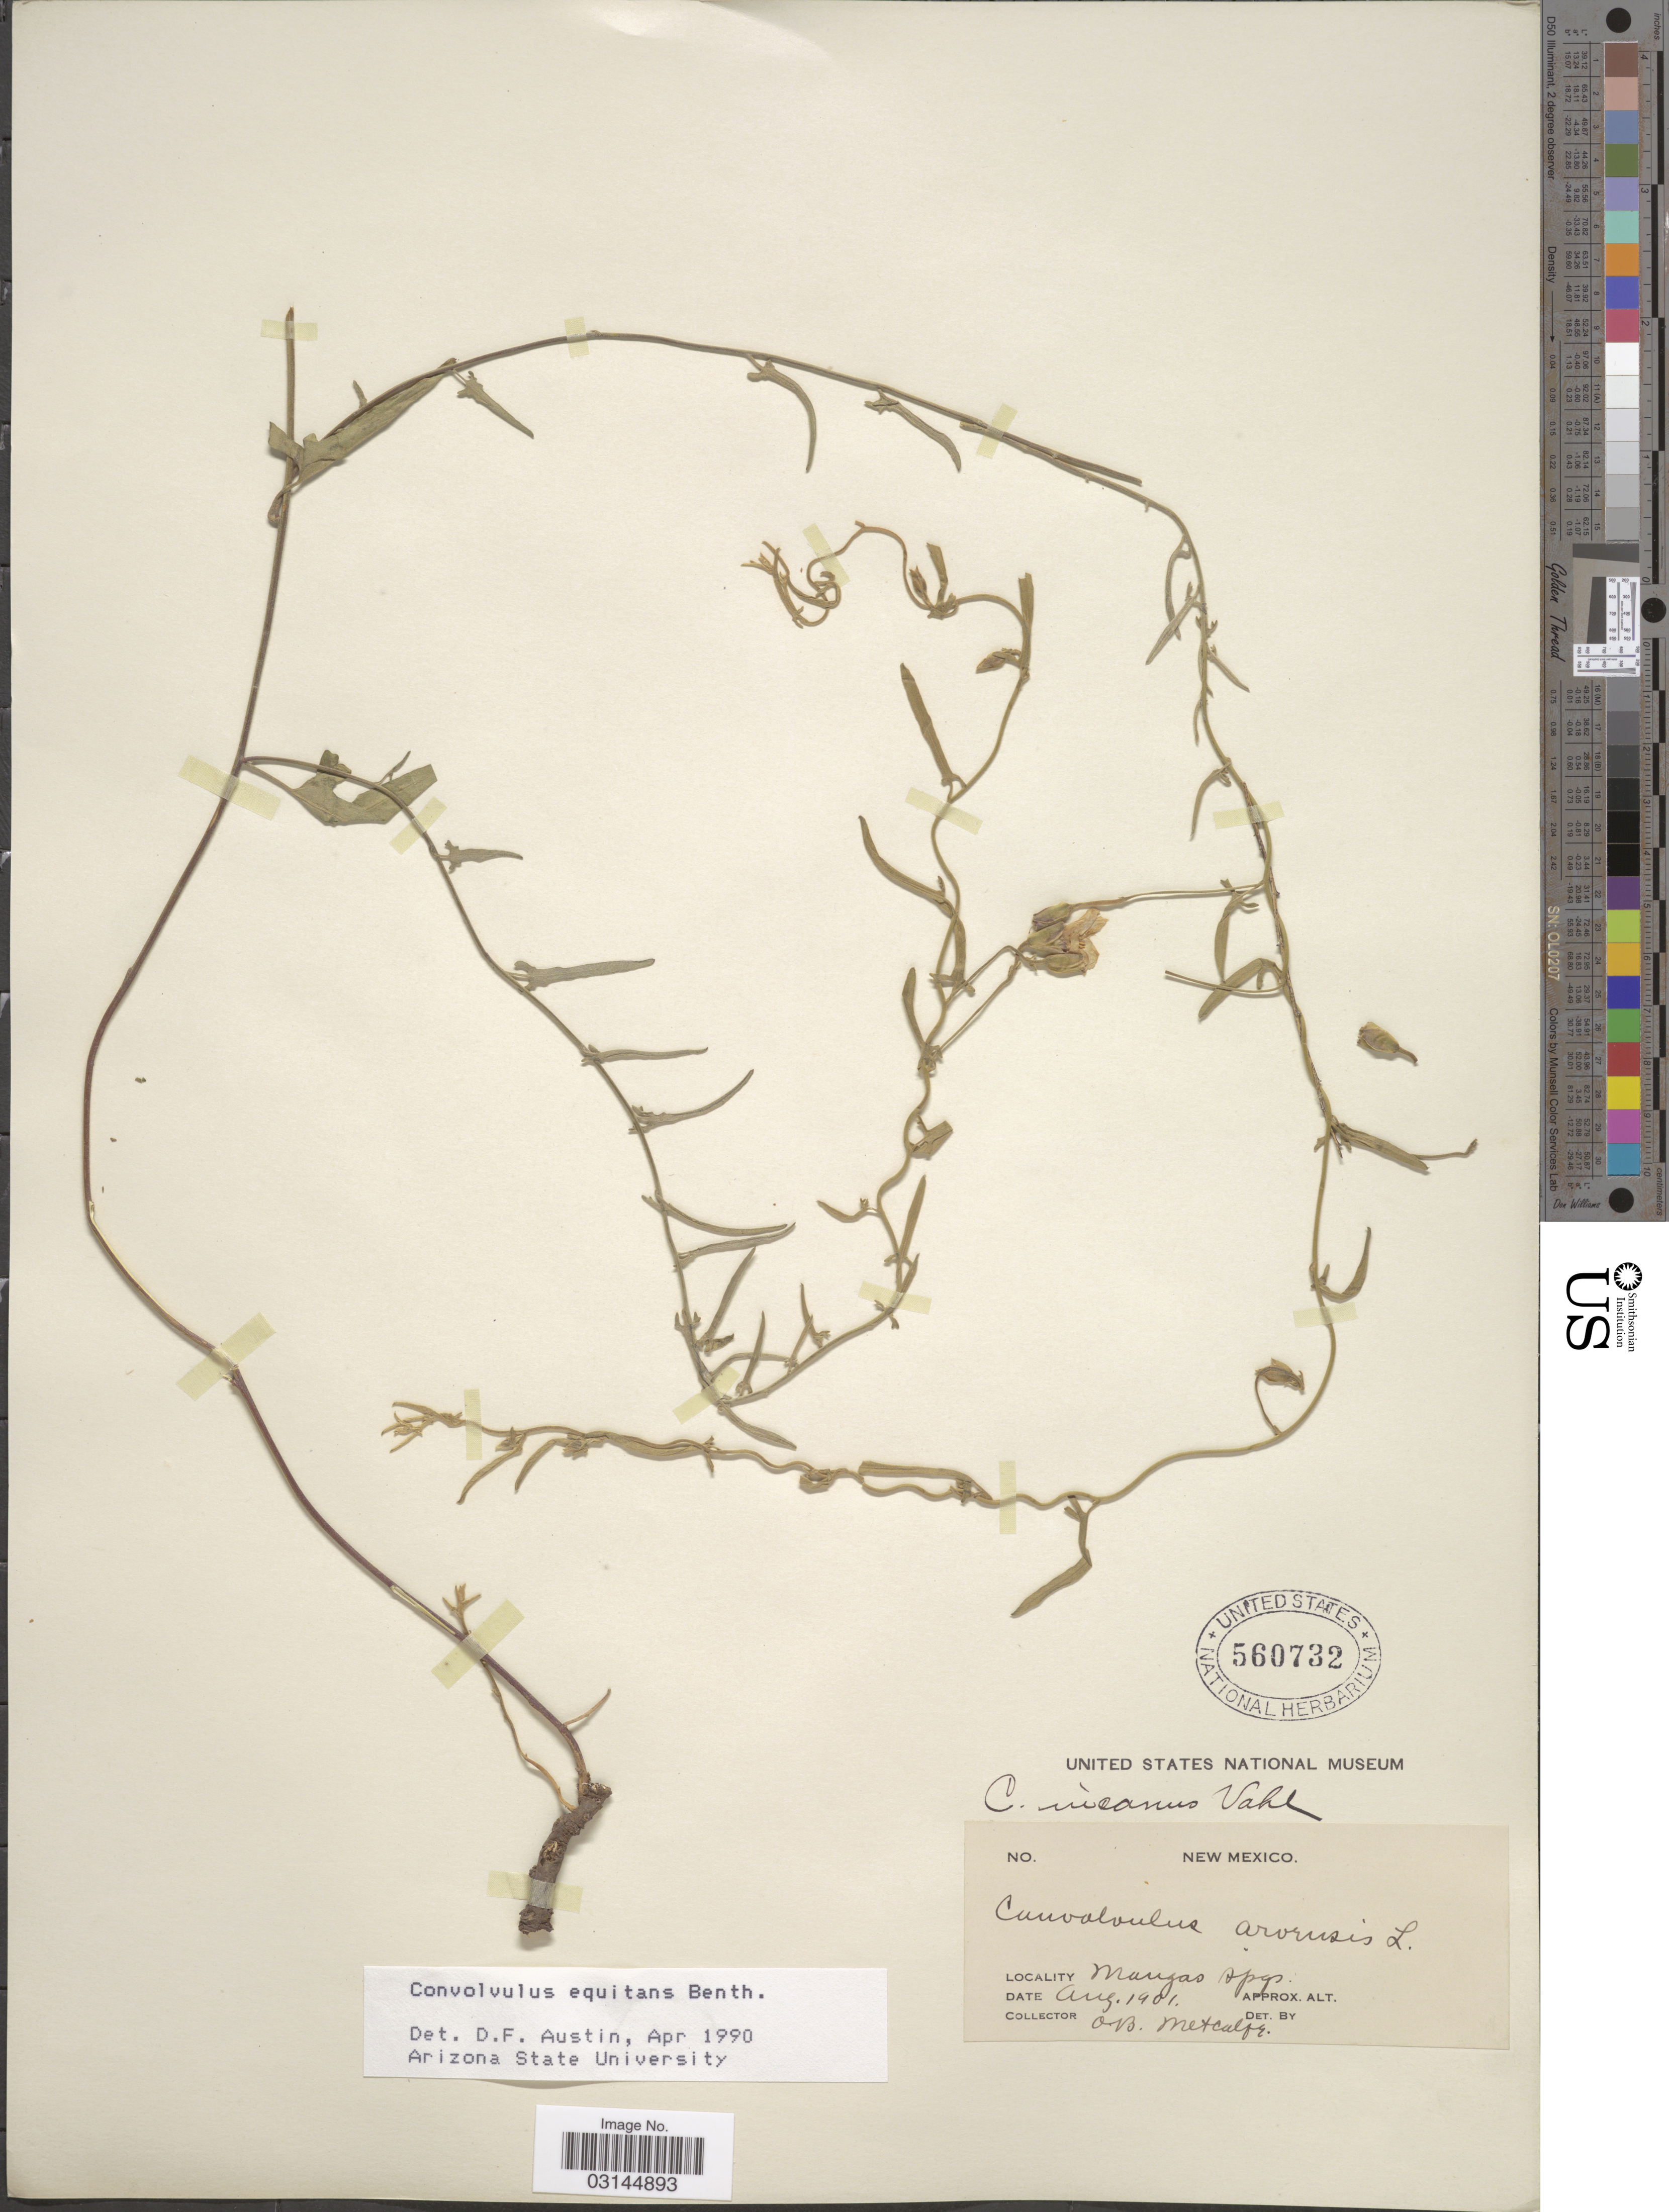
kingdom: Plantae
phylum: Tracheophyta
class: Magnoliopsida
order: Solanales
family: Convolvulaceae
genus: Convolvulus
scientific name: Convolvulus equitans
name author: Benth.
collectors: O. B. Metcalfe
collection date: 1901-08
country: United States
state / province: New Mexico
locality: Mangas Spgs.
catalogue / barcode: US 560732